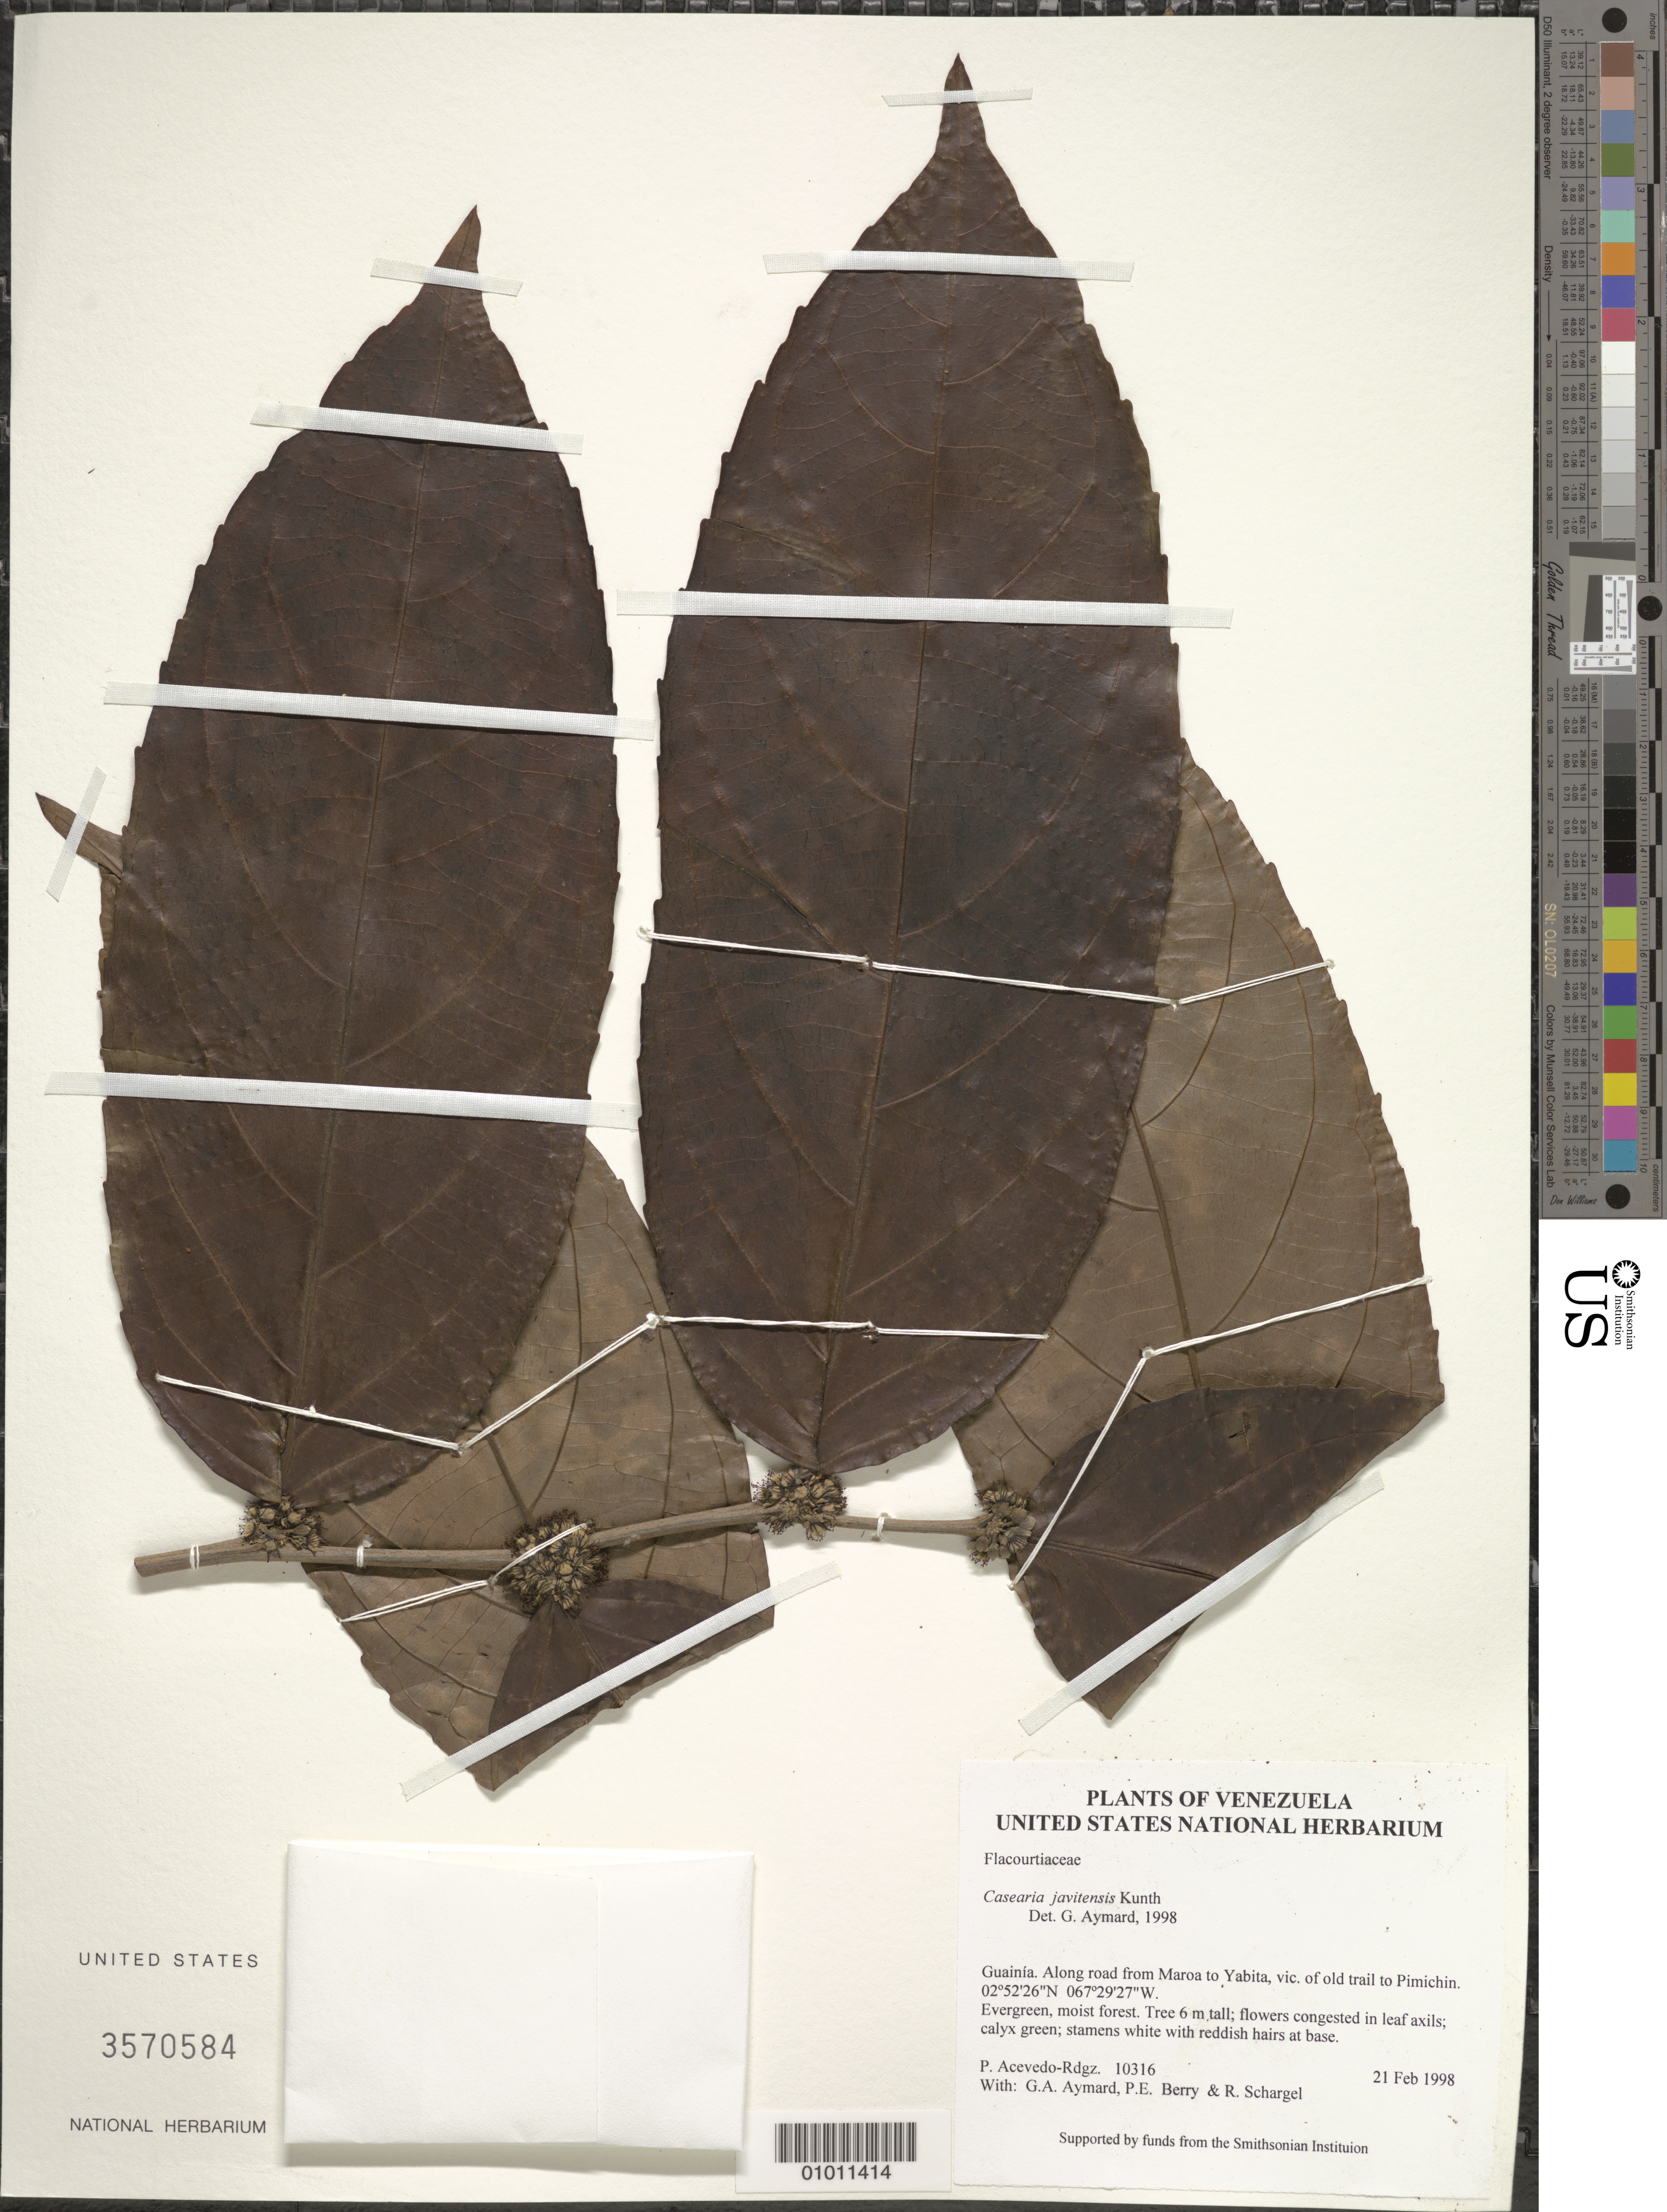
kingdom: Plantae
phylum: Tracheophyta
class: Magnoliopsida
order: Malpighiales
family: Salicaceae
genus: Piparea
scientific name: Piparea multiflora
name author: C.F. Gaertn.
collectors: P. Acevedo-Rodr., G. A. Aymard, P. E. Berry & R. Schargel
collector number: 10316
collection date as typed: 21 Feb 1998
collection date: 1998-02-21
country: Venezuela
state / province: Amazonas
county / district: Maroa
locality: Along road from Maroa to Yabita, vic. of old trail to Pimichin.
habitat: Evergreen, moist forest.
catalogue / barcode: US 3570584